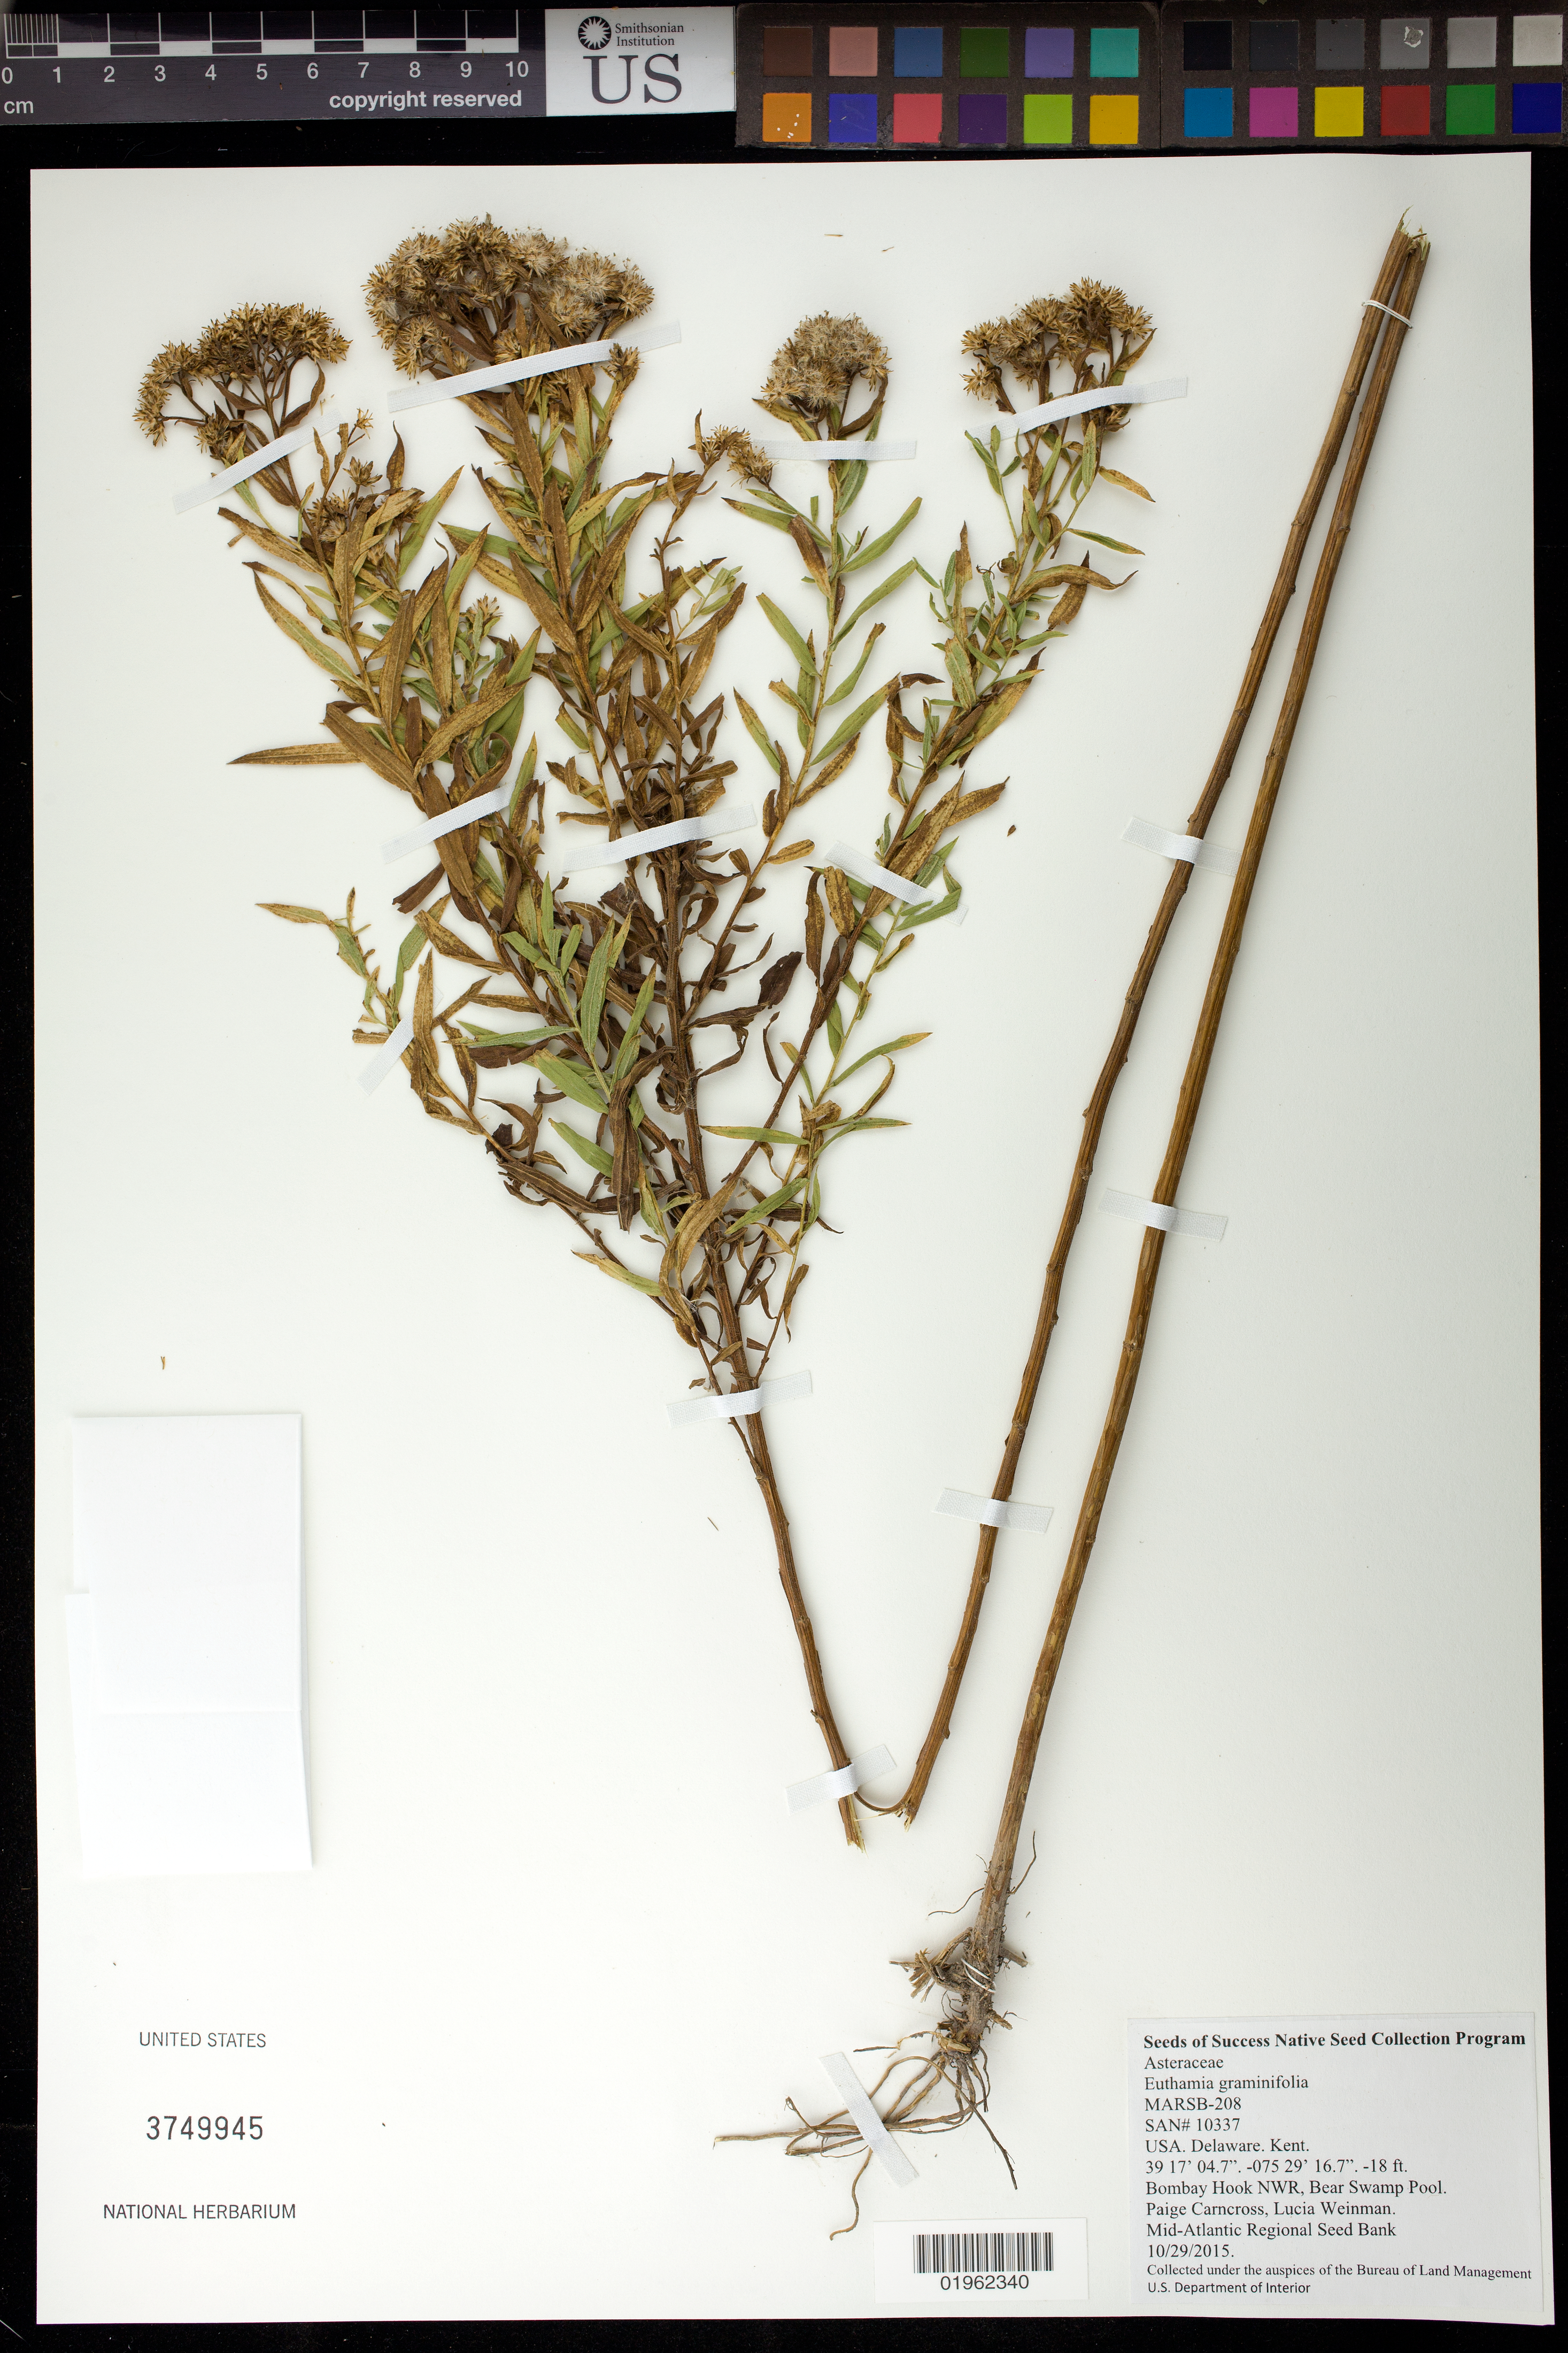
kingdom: Plantae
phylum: Tracheophyta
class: Magnoliopsida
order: Asterales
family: Asteraceae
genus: Euthamia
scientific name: Euthamia graminifolia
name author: (L.) Nutt.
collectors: P. Carncross & L. Weinman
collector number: MARSB-208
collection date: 2015-11-04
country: United States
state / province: Delaware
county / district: Kent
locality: Bombay Hook National Wildlife Refuge, Field along road on northwestern side of Bear Swamp Pool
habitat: Northern & Central Ruderal Meadow & Shrubland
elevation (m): -5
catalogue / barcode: US 3749945